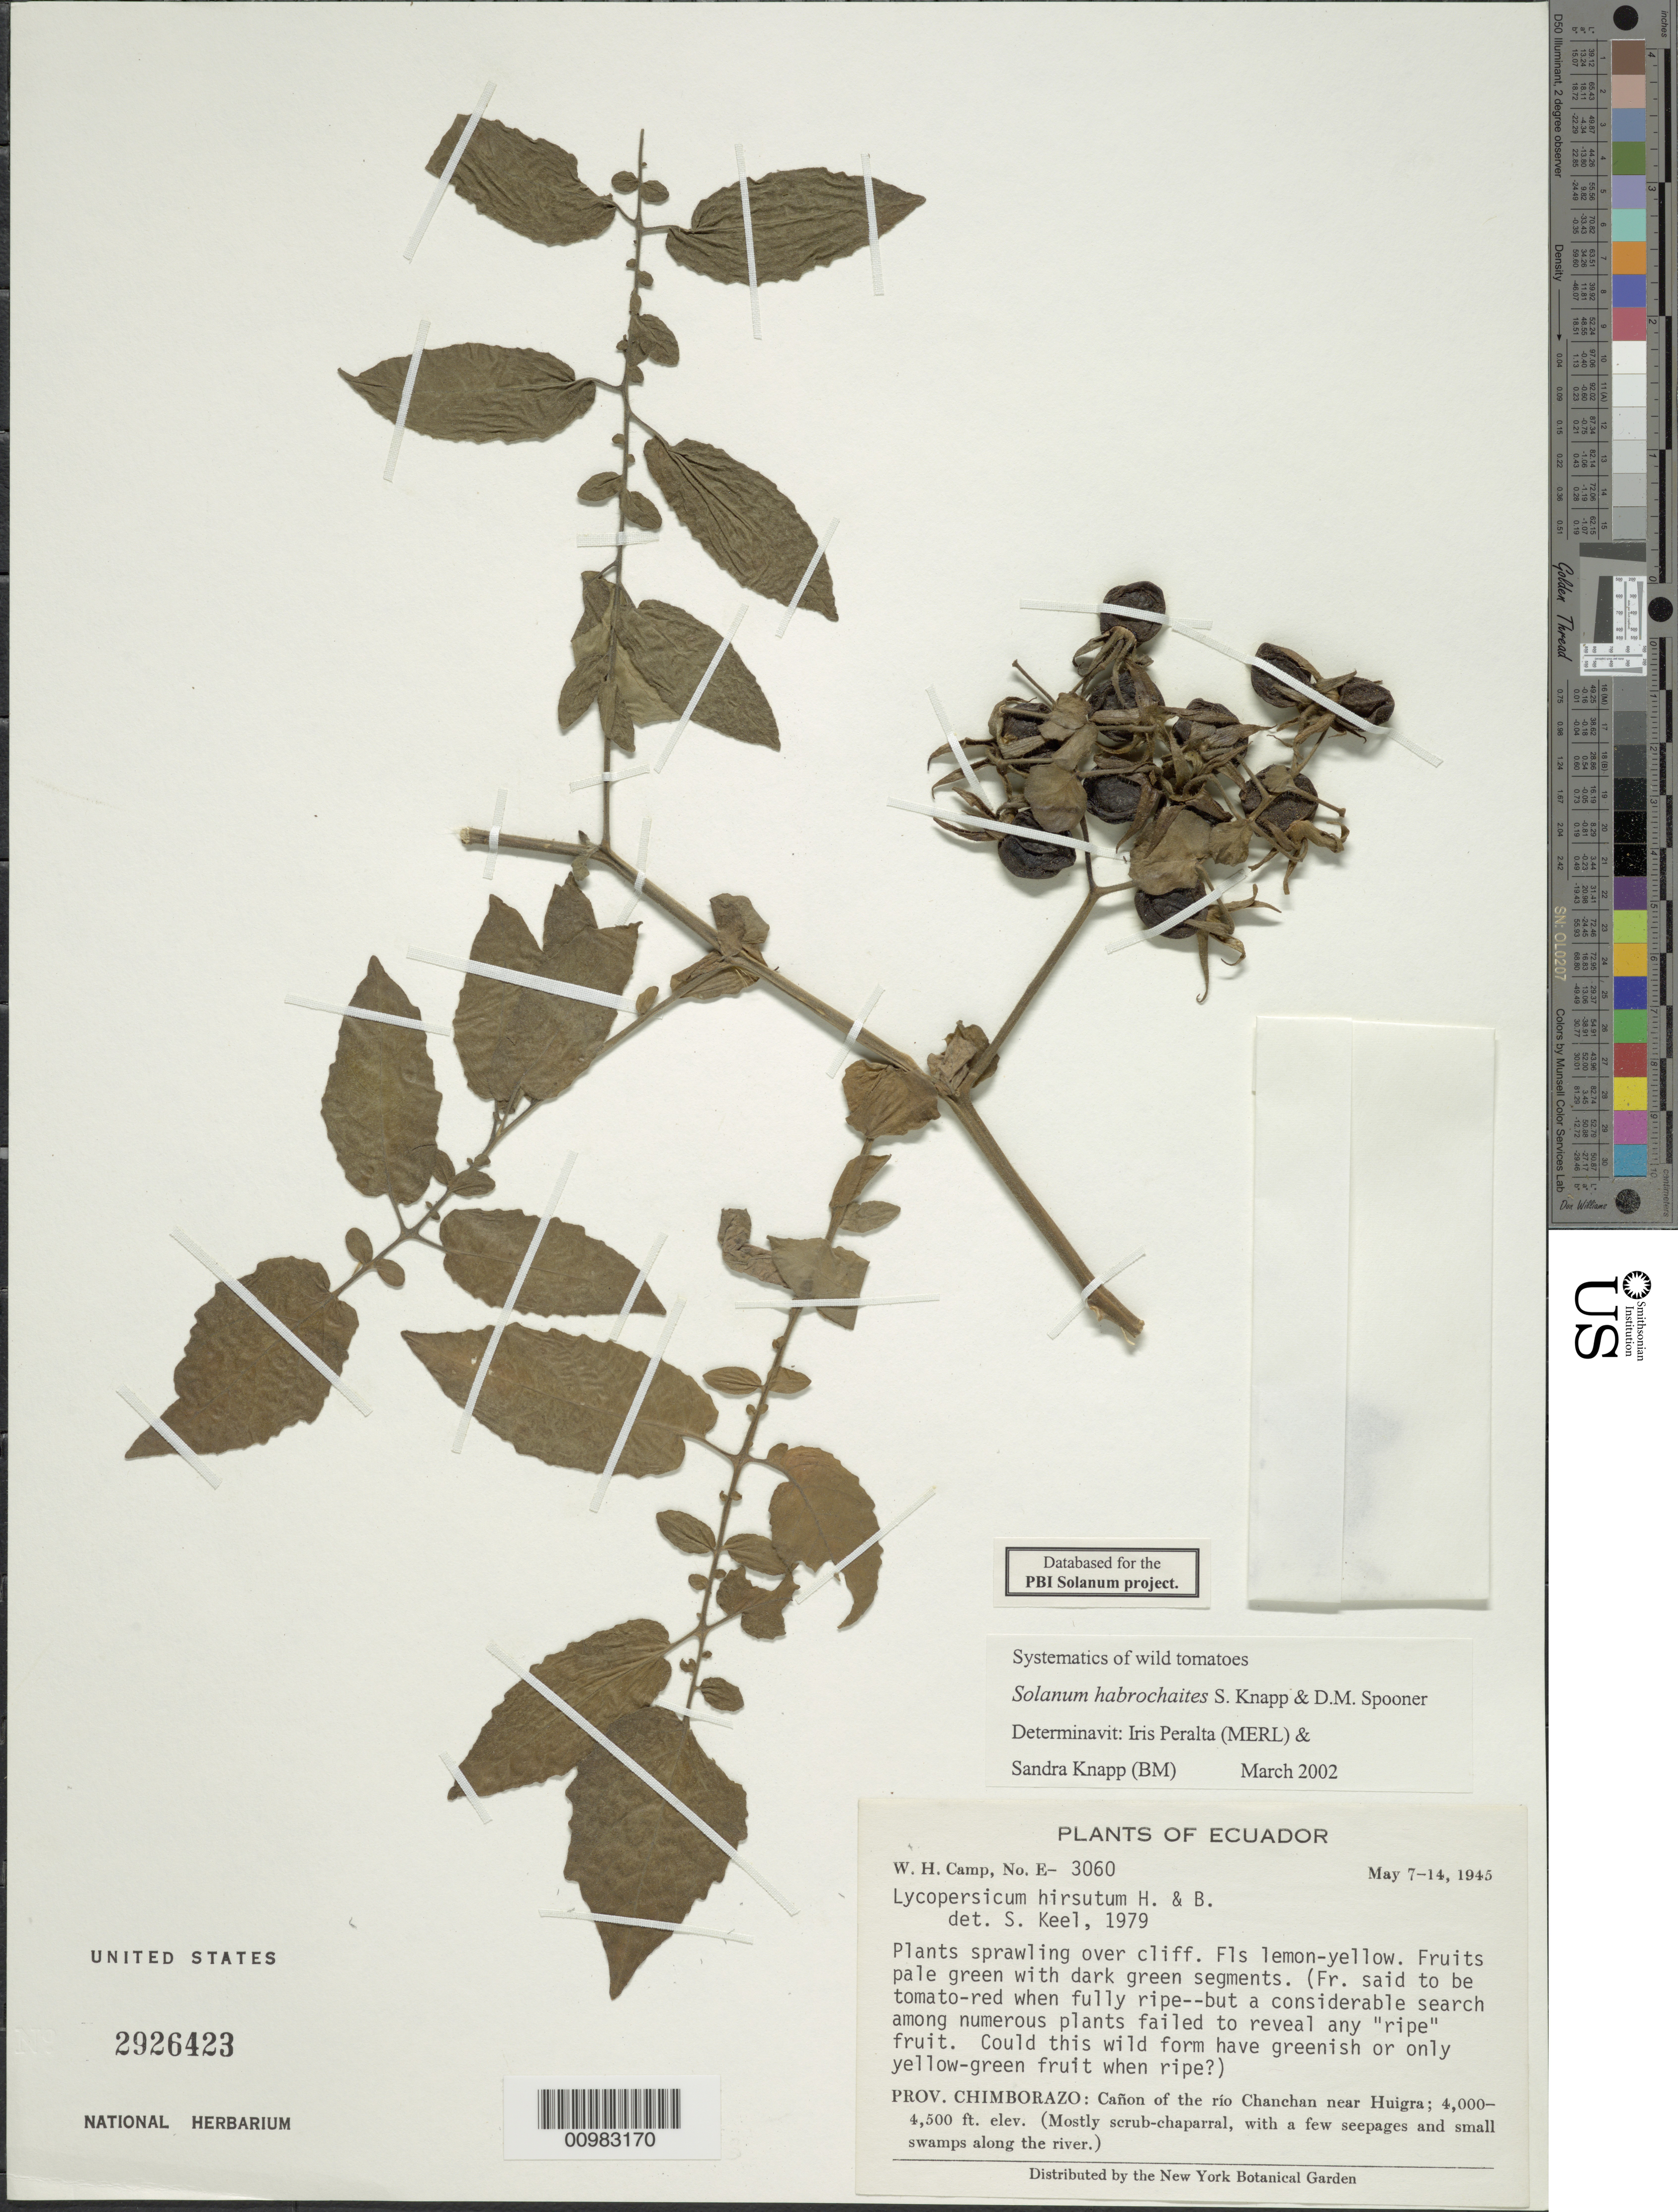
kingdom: Plantae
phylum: Tracheophyta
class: Magnoliopsida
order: Solanales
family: Solanaceae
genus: Solanum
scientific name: Solanum habrochaites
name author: S. Knapp & D.M. Spooner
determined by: Peralta, Iris E.; Knapp, S. D.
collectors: W. H. Camp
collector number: E 3060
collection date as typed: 7 May 1945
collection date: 1945-05-07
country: Ecuador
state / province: Chimborazo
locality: Cañon of thet Río Chanchan near Huigra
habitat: mostly scrub chaparral, with a few seepages and small swamps along the river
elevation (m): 1219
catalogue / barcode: US 2926423